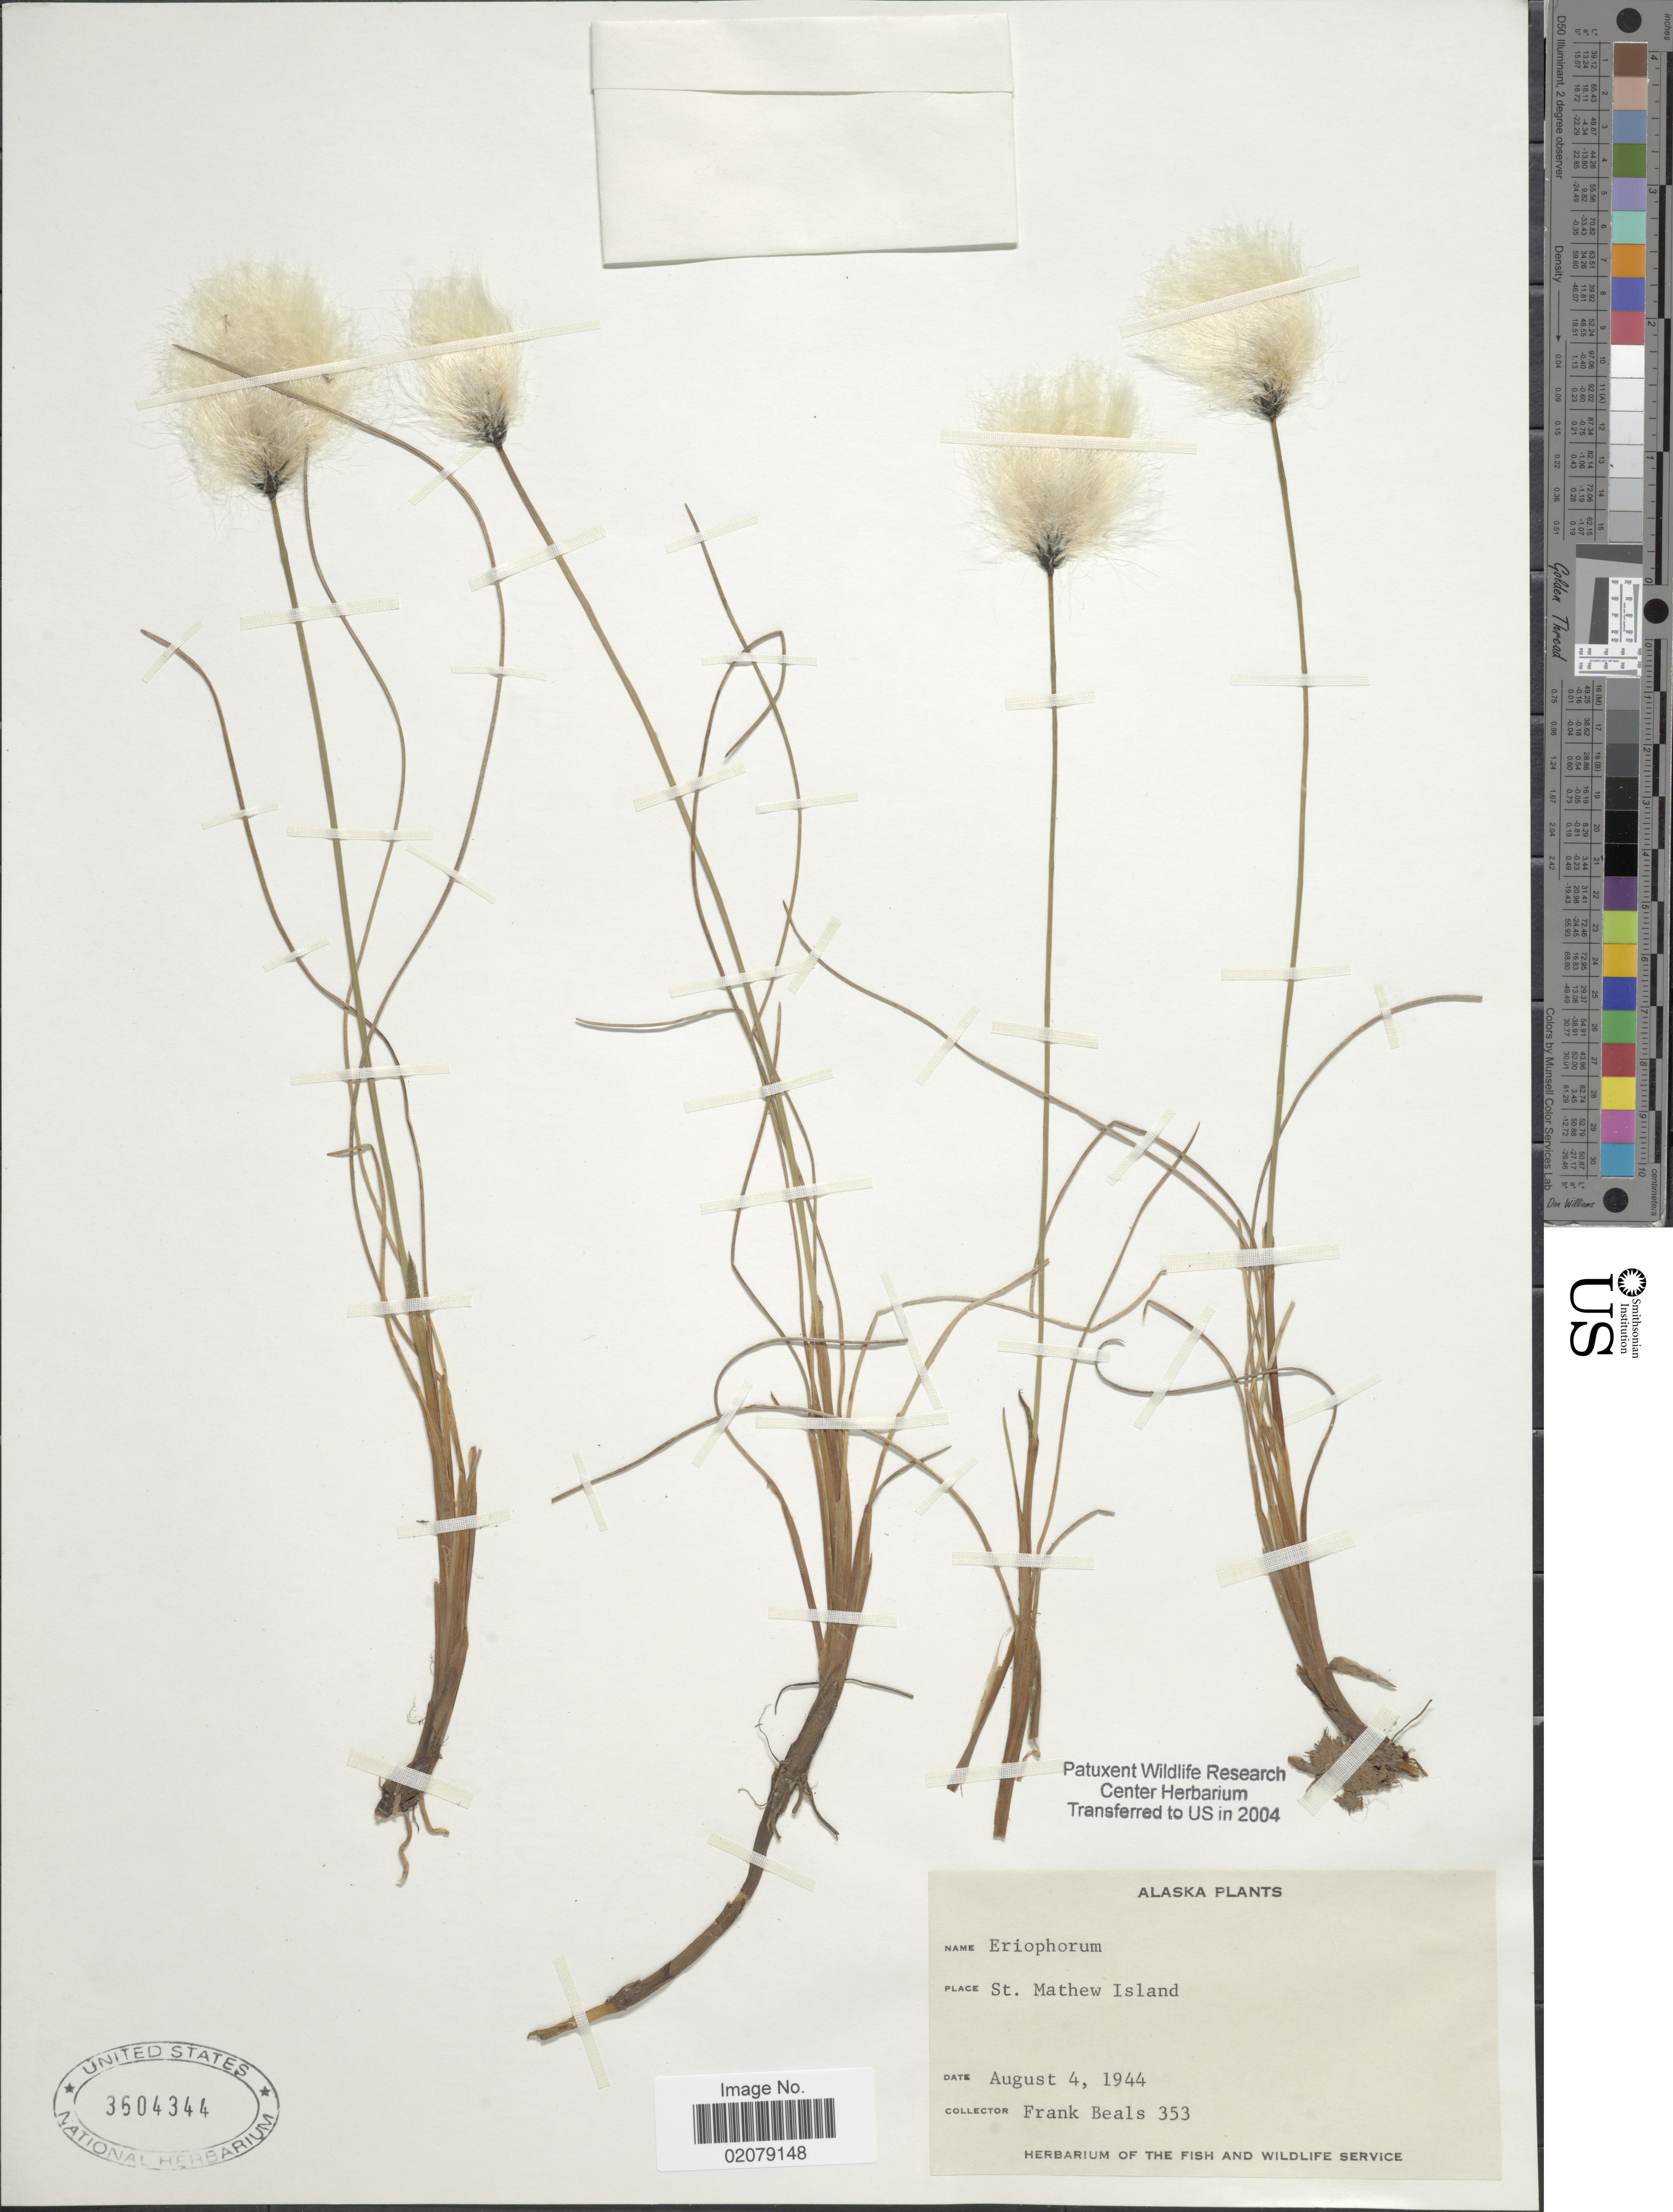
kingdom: Plantae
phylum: Tracheophyta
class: Liliopsida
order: Poales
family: Cyperaceae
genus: Eriophorum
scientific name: Eriophorum sp.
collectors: F. Beals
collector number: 353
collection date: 1944-08-04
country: United States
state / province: Alaska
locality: St. Mathew Island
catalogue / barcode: US 3604344